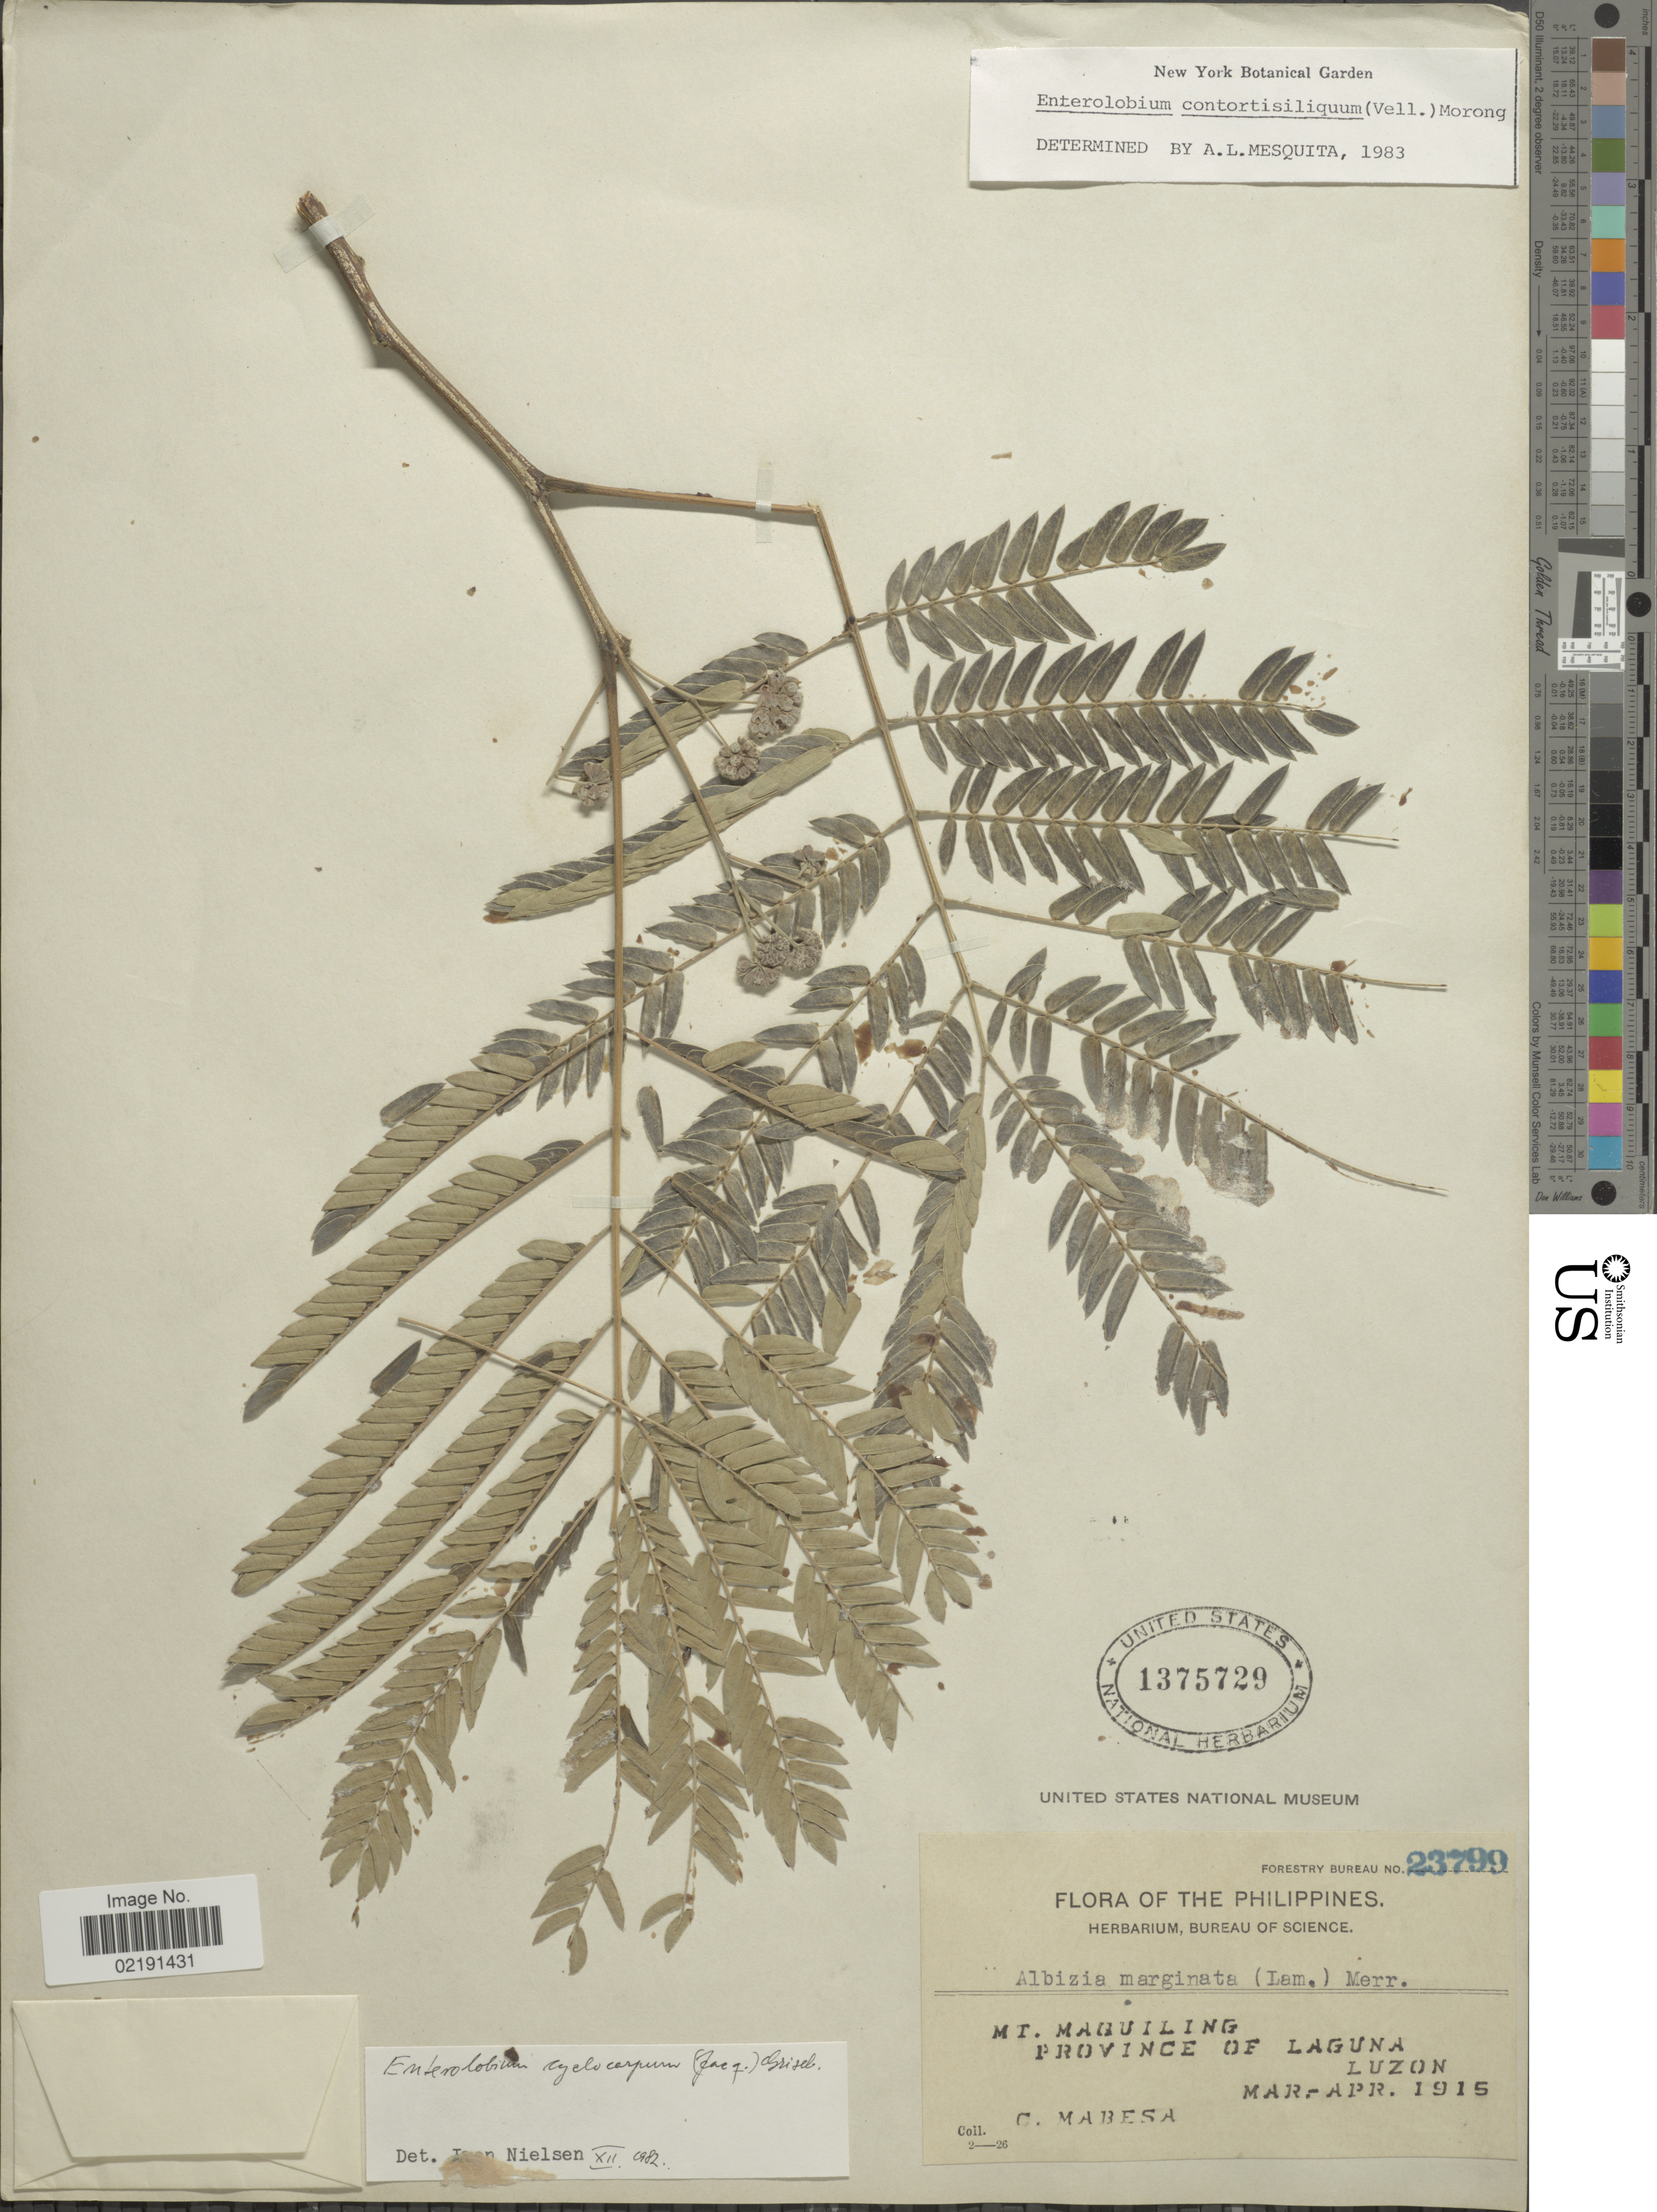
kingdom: Plantae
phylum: Tracheophyta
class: Magnoliopsida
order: Fabales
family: Fabaceae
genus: Enterolobium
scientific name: Enterolobium contortisiliquum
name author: (Vell.) Morong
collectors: C. Mabesa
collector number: Forestry Bureau 23799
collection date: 1915-03/1915-04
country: Philippines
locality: Mt. Maquiling. Province of Laguna. Luzon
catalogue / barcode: US 1375729